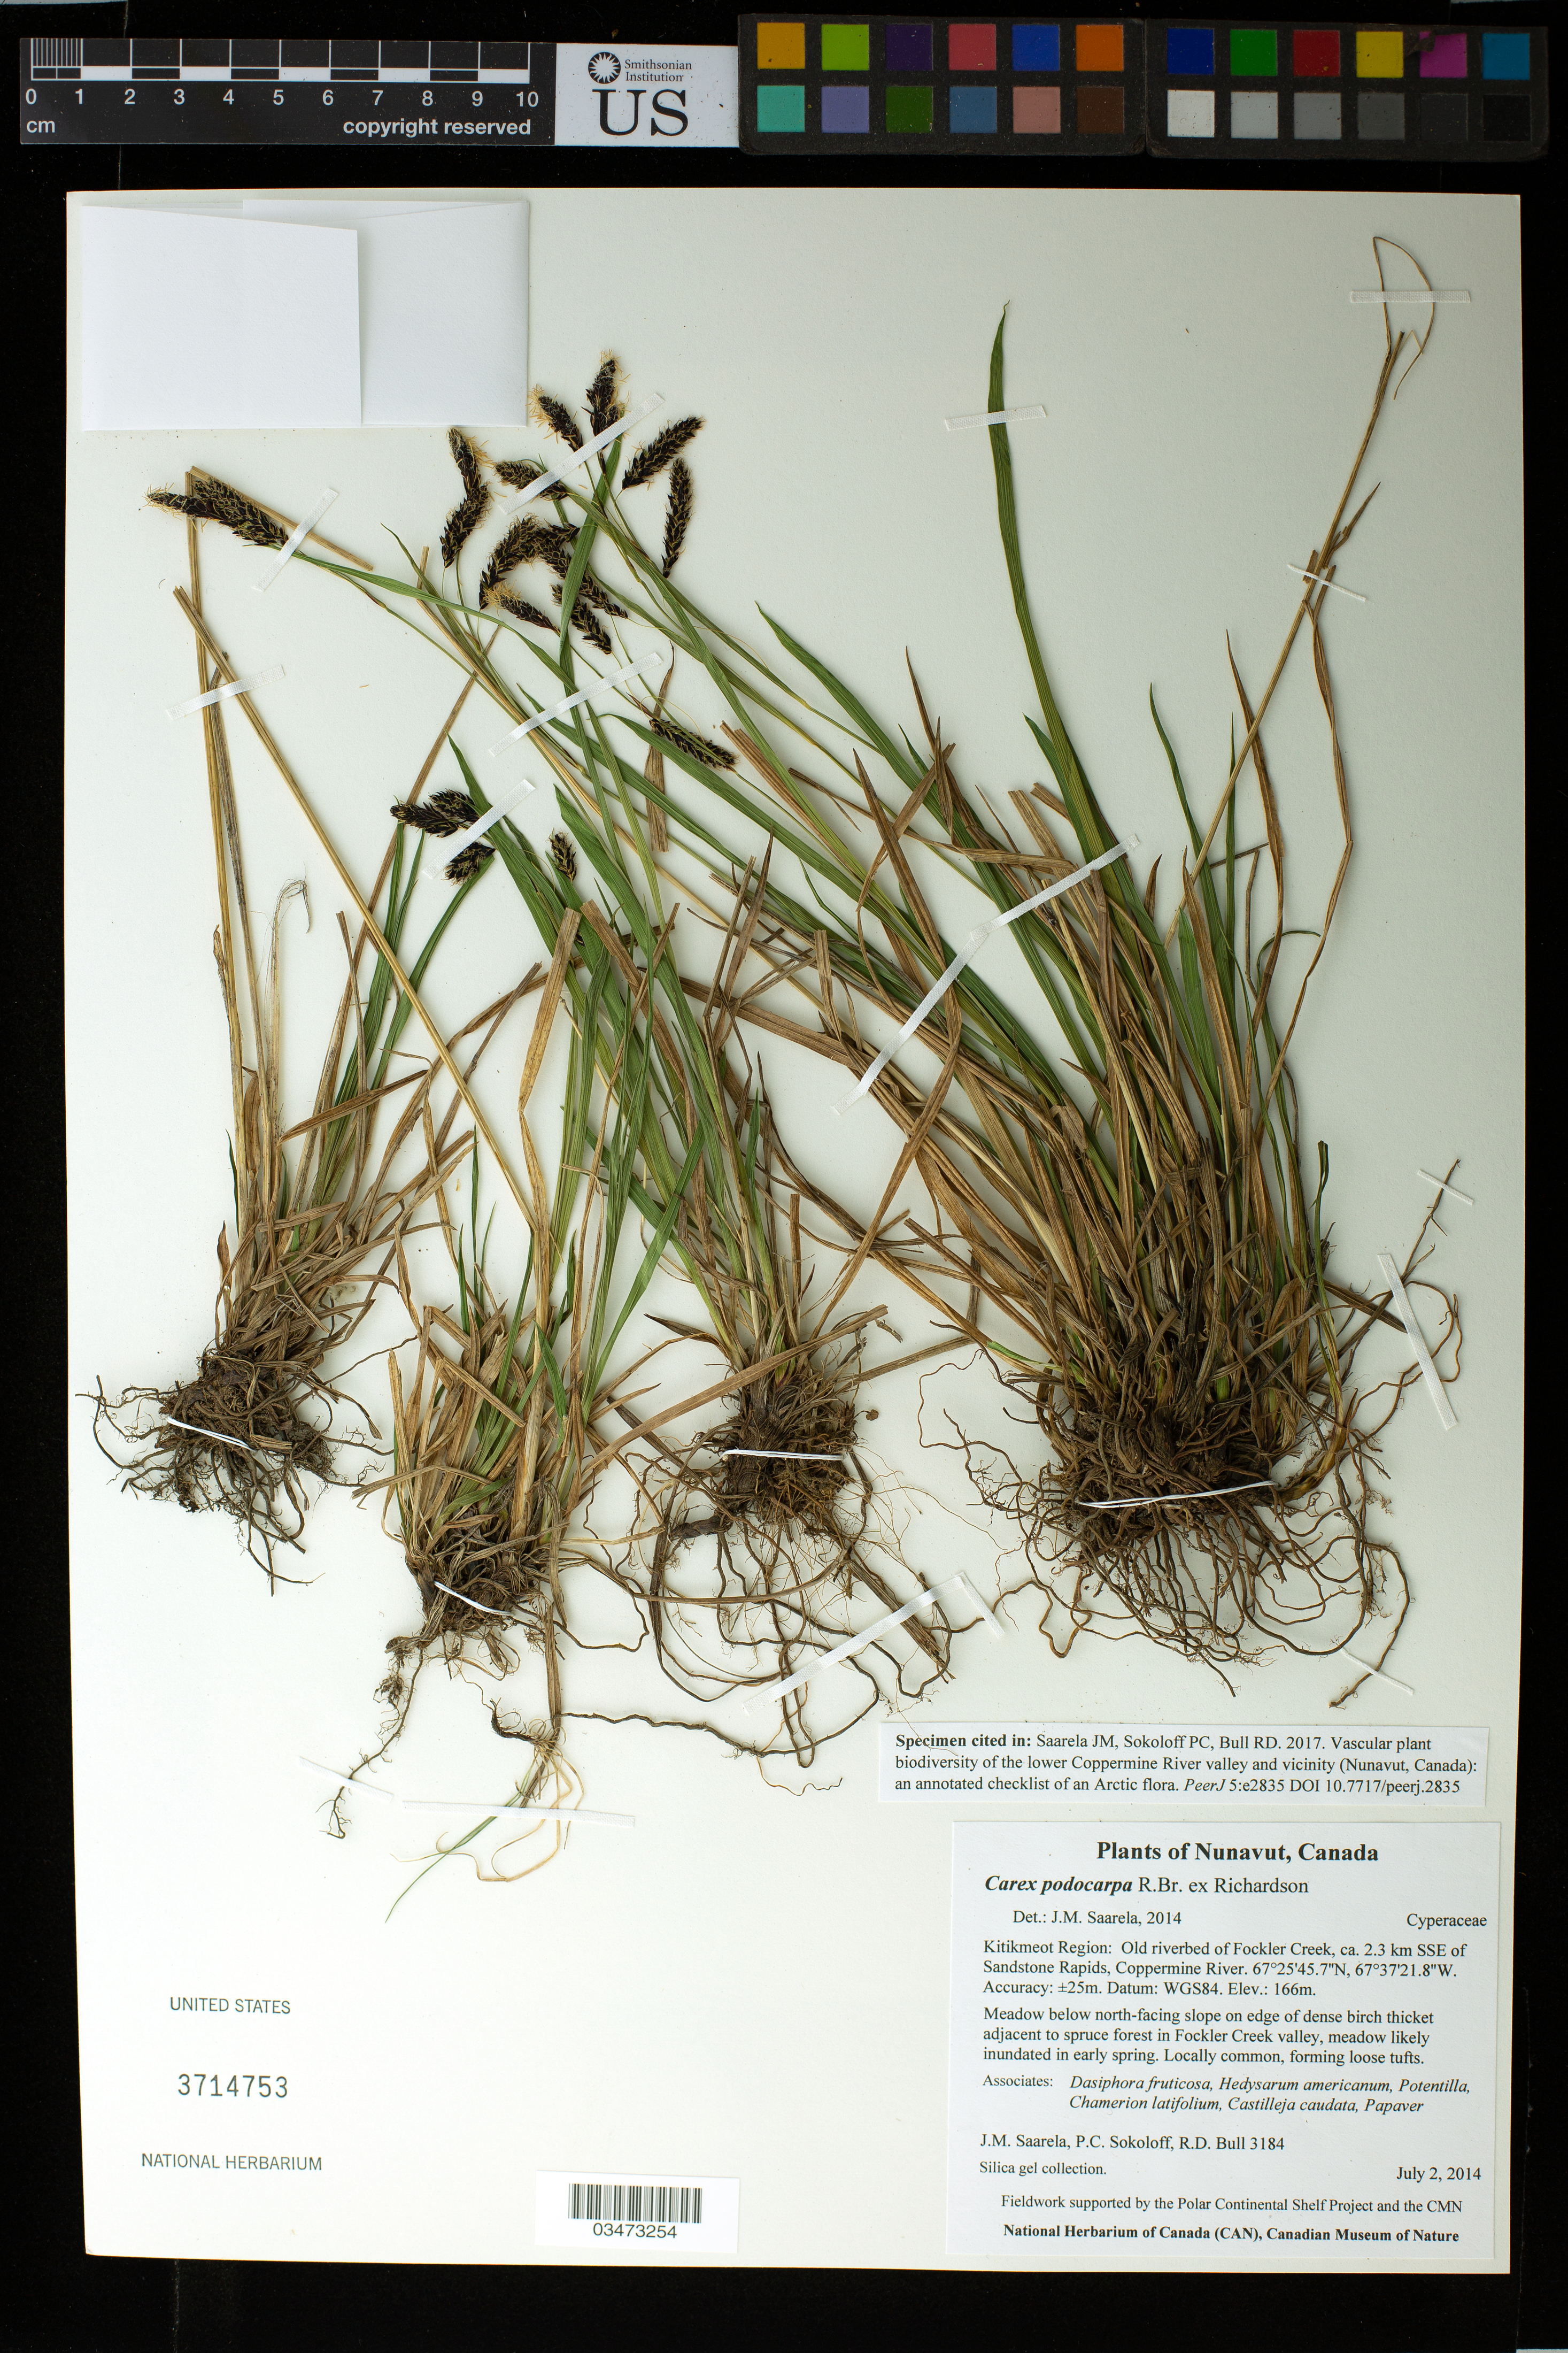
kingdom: Plantae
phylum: Tracheophyta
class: Liliopsida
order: Poales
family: Cyperaceae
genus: Carex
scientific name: Carex podocarpa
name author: R. Br.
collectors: J. Saarela, P. Sokoloff & R. Bull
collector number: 3184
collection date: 2014-07-02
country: Canada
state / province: Nunavut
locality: Kitikmeot Region: Pld riverbed of Fockler Creek, ca. 2.3 km SSE of Sandstone Rapids, Coppermine River.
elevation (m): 166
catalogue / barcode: US 3714753